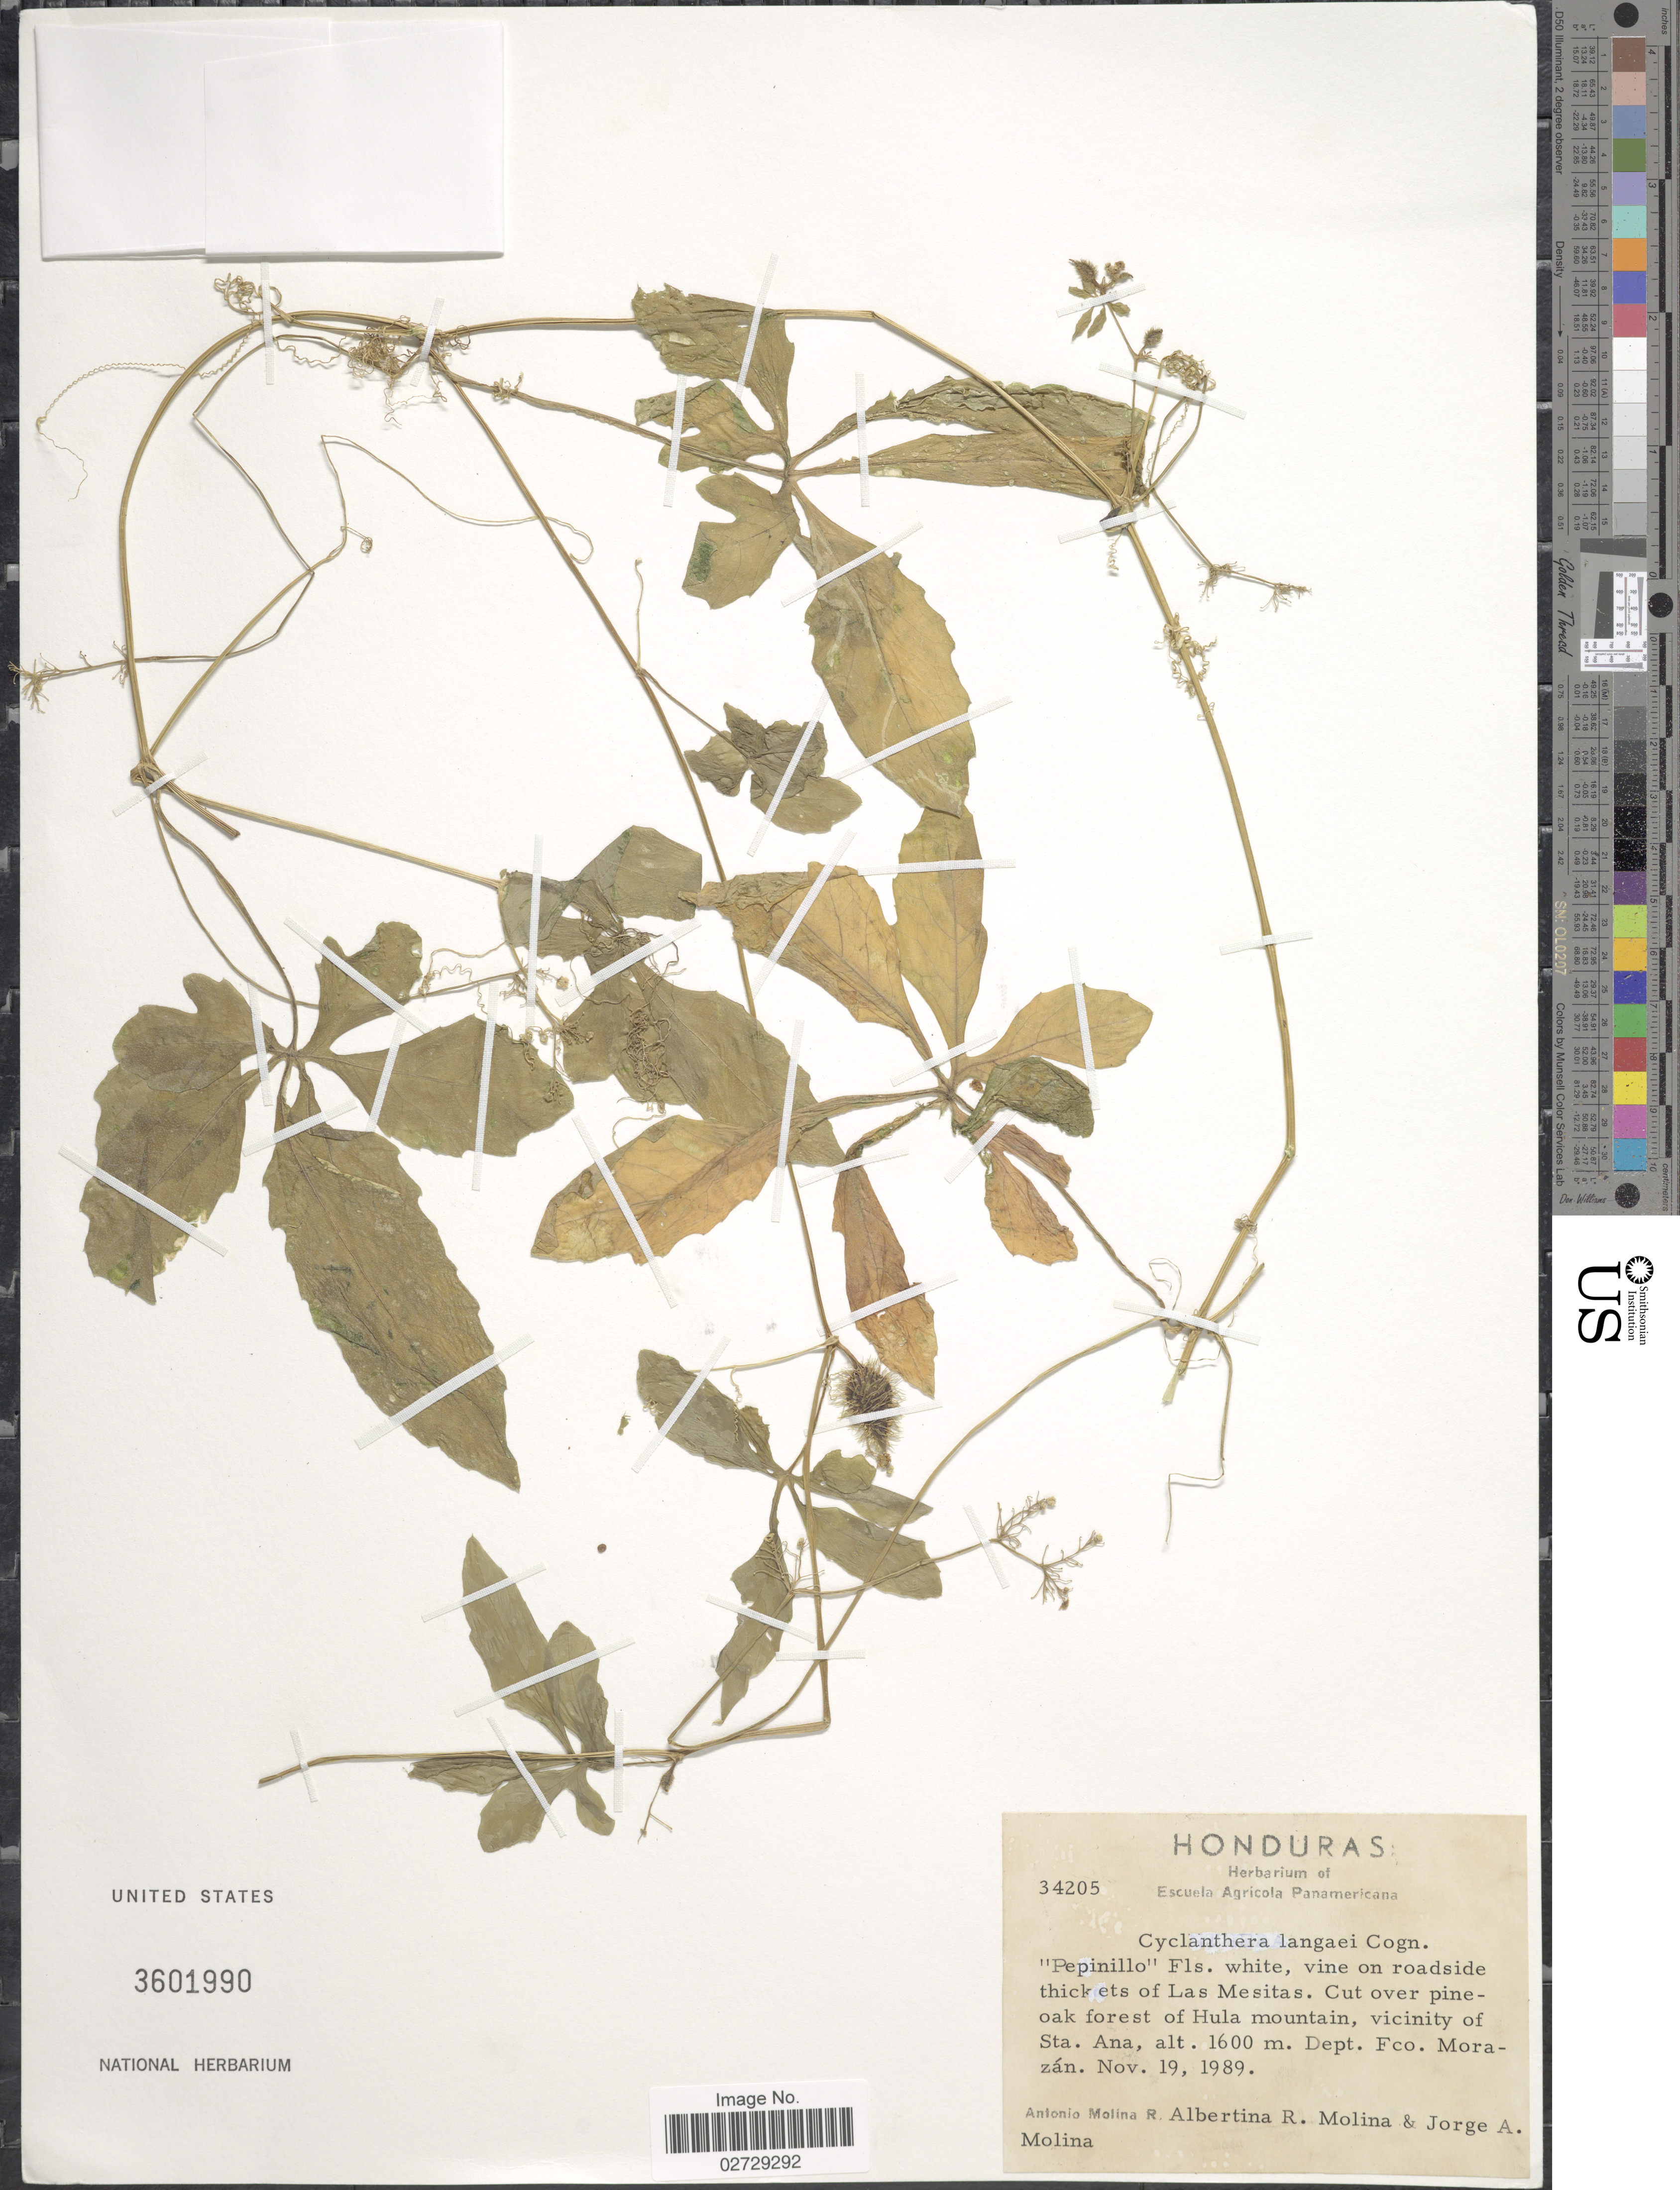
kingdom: Plantae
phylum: Tracheophyta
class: Magnoliopsida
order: Cucurbitales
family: Cucurbitaceae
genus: Cyclanthera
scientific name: Cyclanthera langaei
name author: Cogn.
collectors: A. Molina R., A. R. Molina & J. A. Molina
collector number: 34205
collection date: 1989-11-19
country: Honduras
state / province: Fco. Morazán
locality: Vine on roadside thickets of Las Mesitas. Cut over pine-oak forest of Hula Mountain, vicinity of Sta. Ana. Dept. Fco. Morazan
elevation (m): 1600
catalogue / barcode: US 3601990